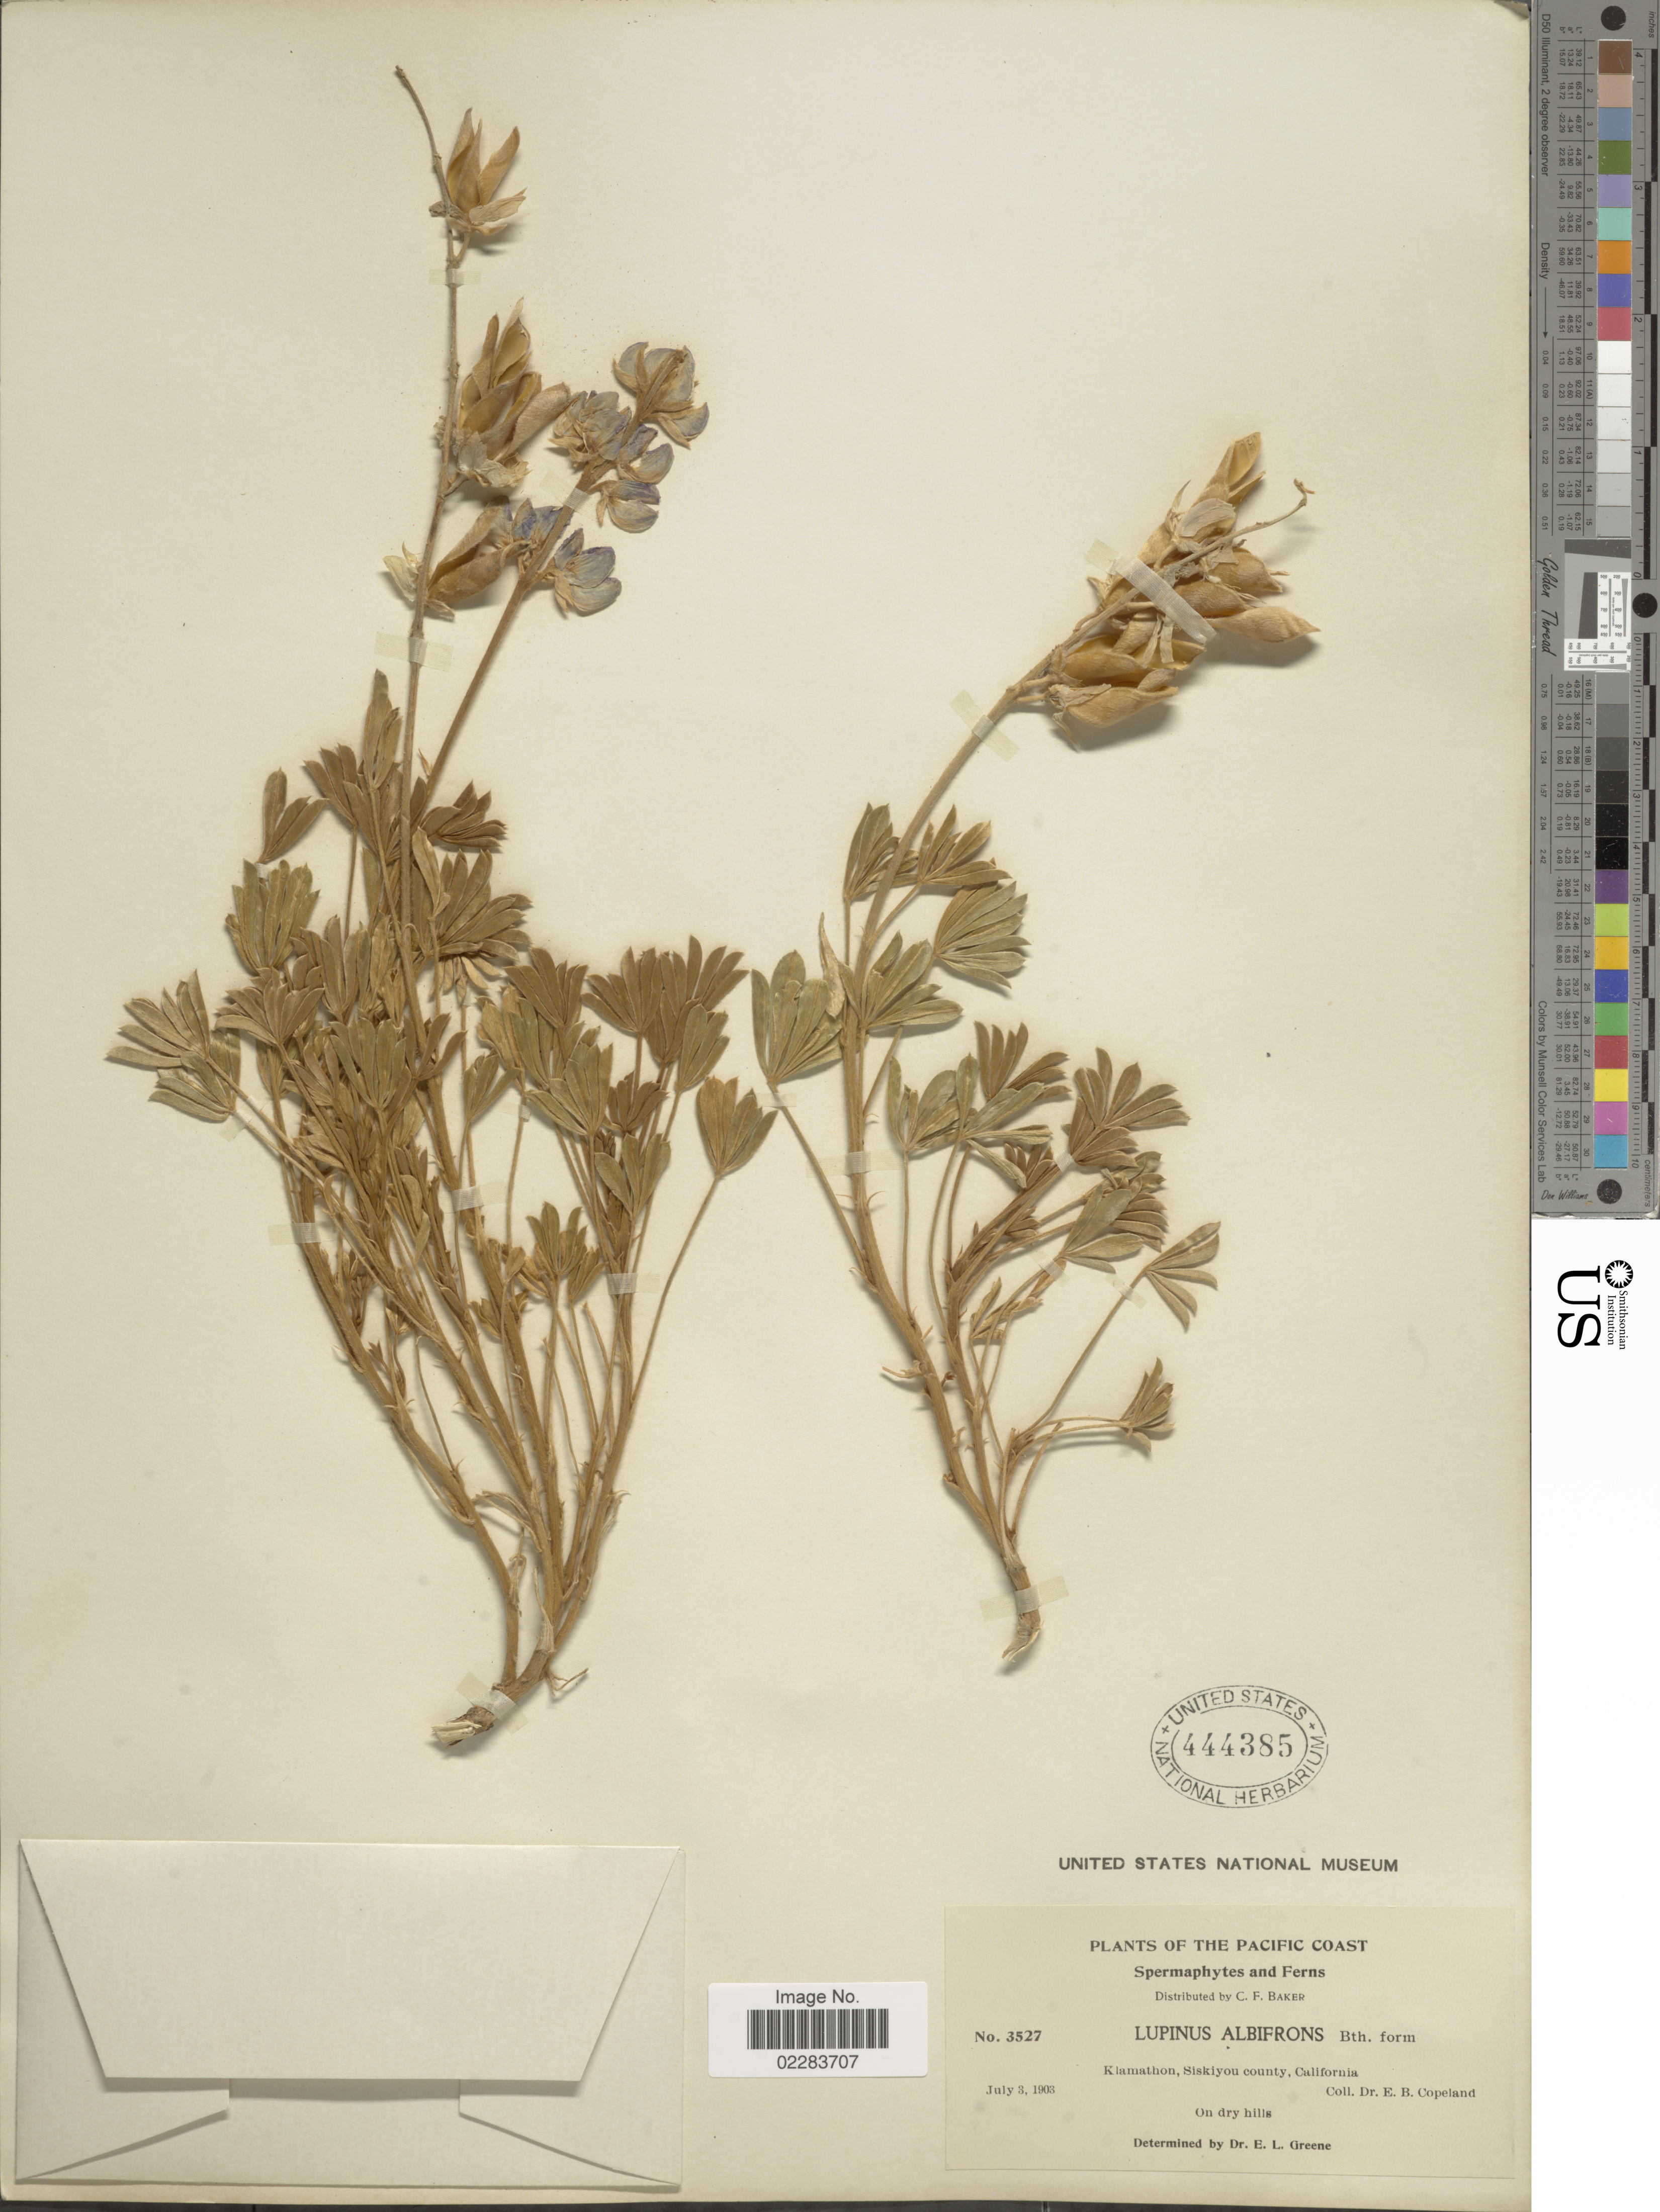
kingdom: Plantae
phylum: Tracheophyta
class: Magnoliopsida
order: Fabales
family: Fabaceae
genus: Lupinus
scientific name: Lupinus albifrons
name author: Benth.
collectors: E. B. Copeland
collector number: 3527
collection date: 1903-07-03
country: United States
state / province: California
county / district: Siskiyou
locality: Pacific Coast. Klamathon, Siskiyou county. On dry hills,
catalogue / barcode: US 444385